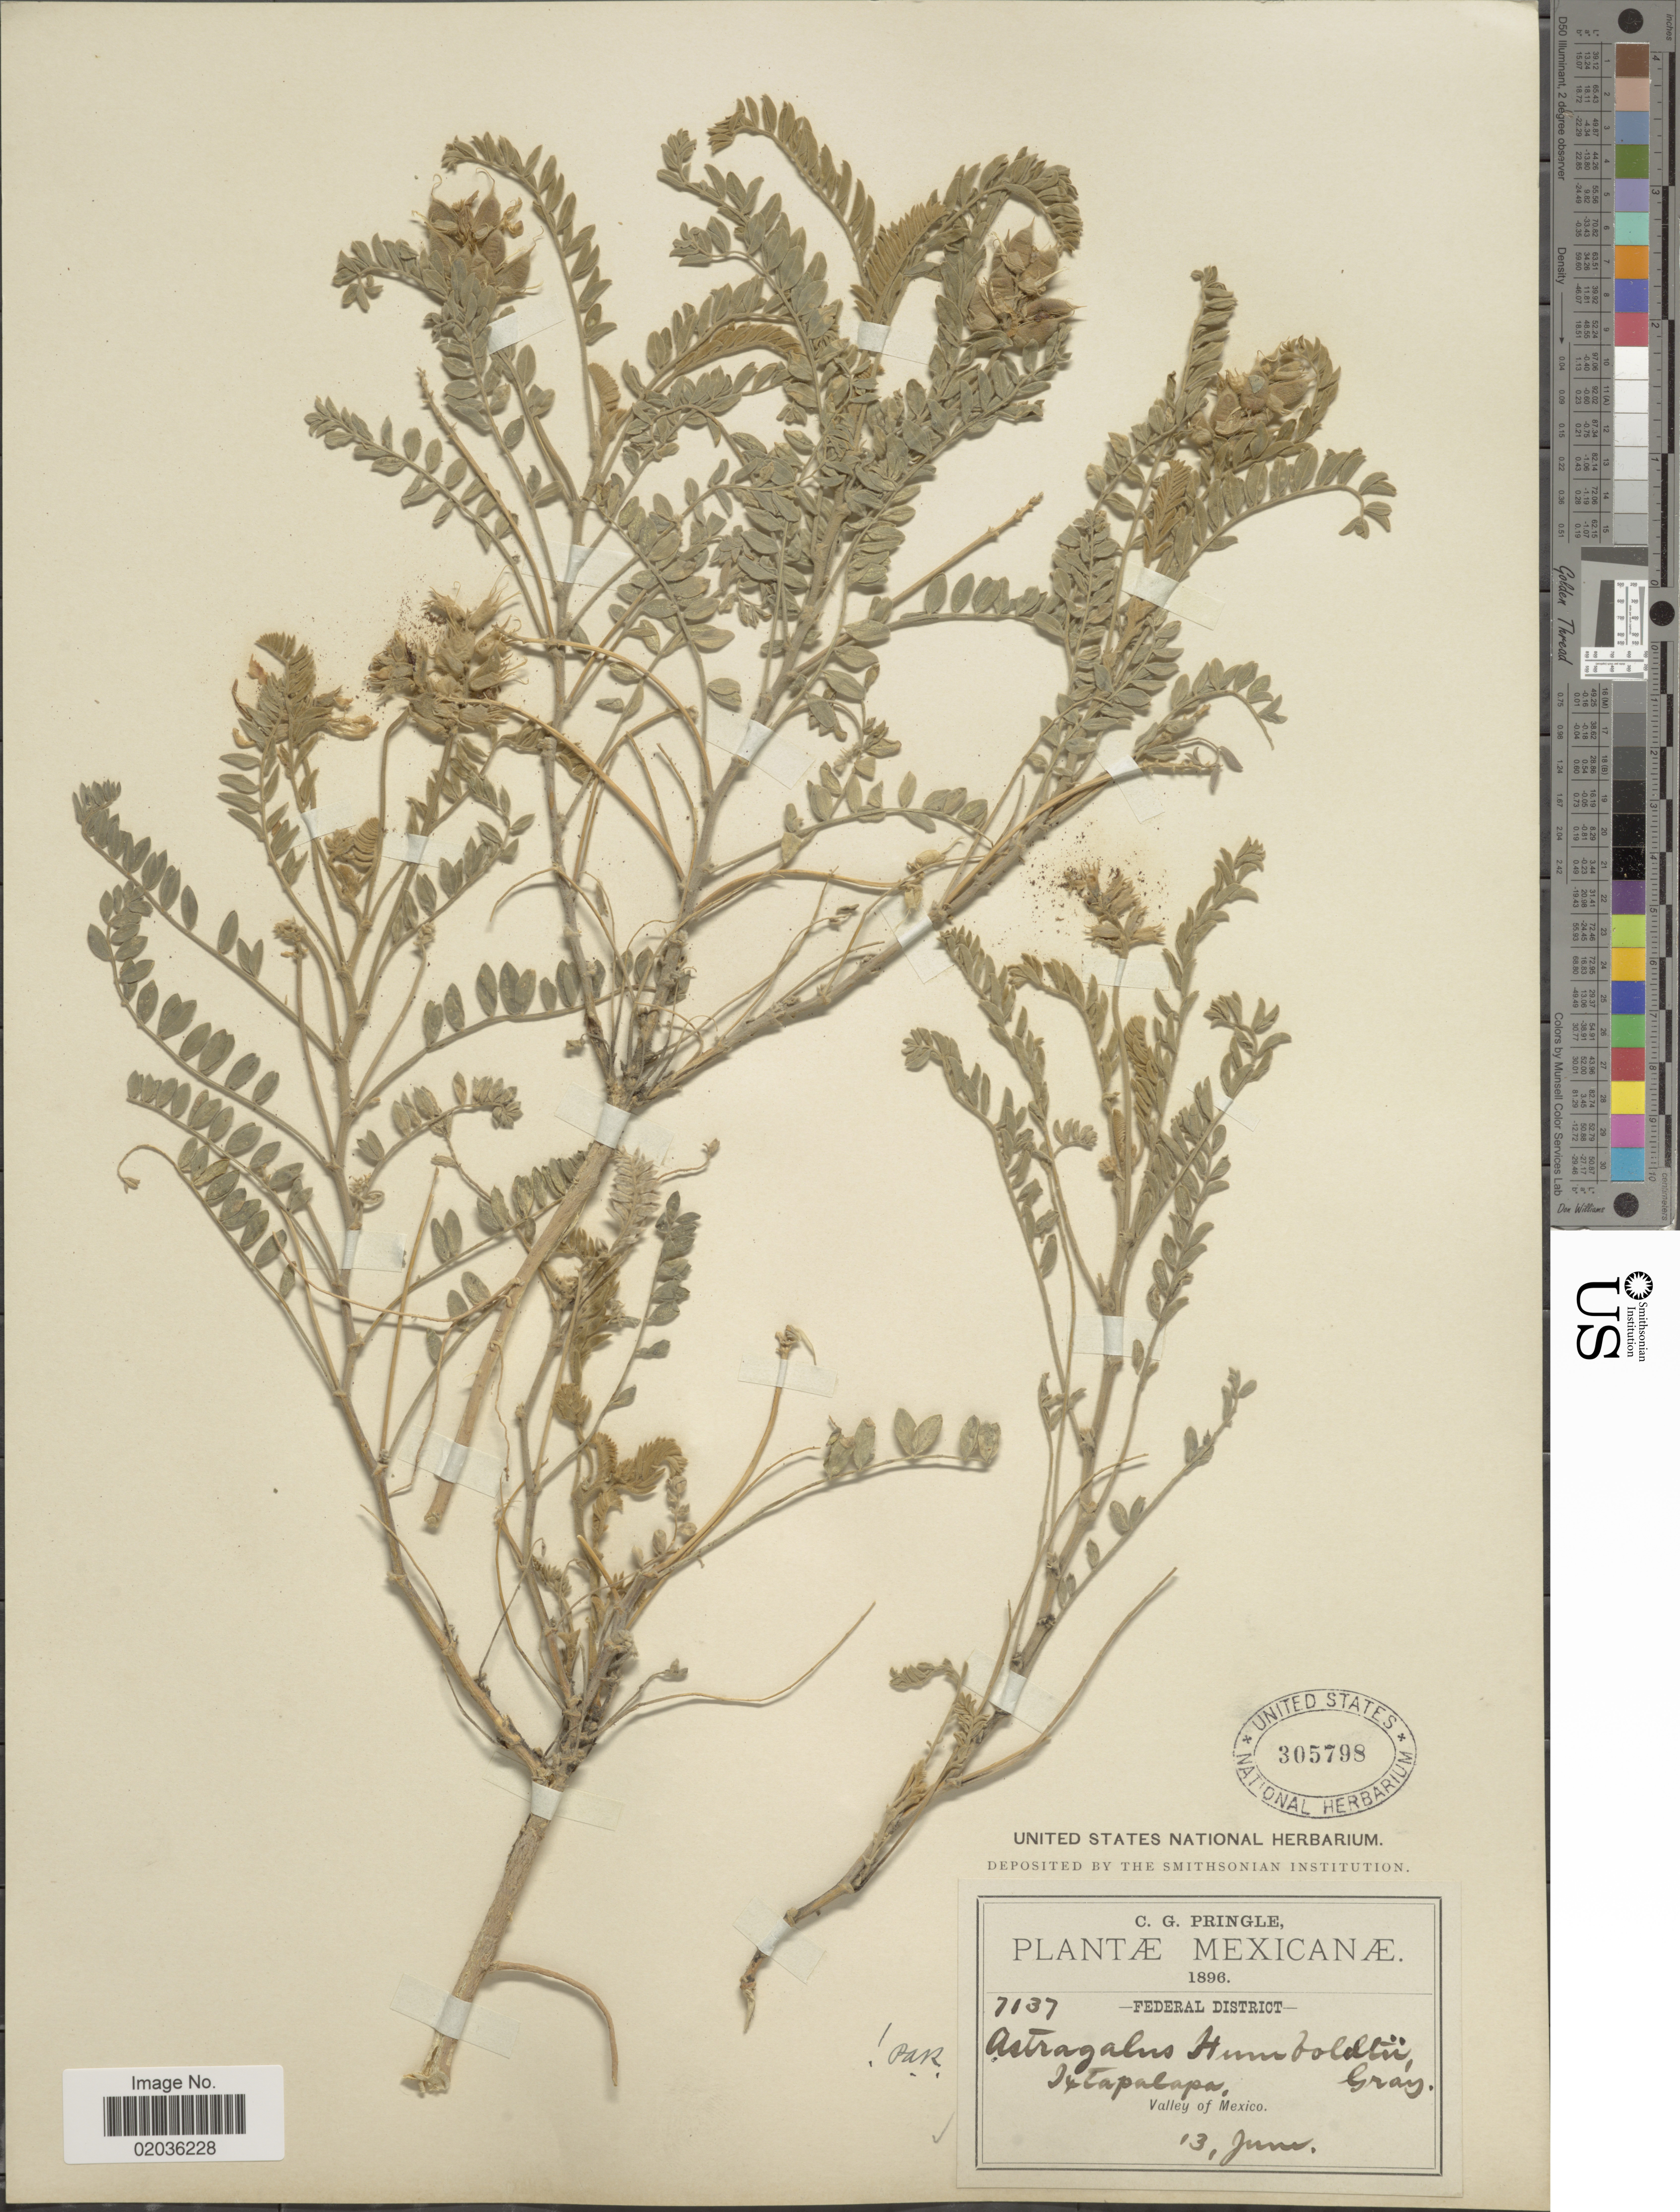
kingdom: Plantae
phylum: Tracheophyta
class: Magnoliopsida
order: Fabales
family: Fabaceae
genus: Astragalus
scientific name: Astragalus mollissimus var. irolanus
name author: (M.E. Jones) Barneby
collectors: C. G. Pringle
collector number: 7137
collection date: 1896-06-13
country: Mexico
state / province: Distrito Federal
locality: Federal District, Ixtapalapa, Valley of Mexico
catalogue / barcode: US 305798